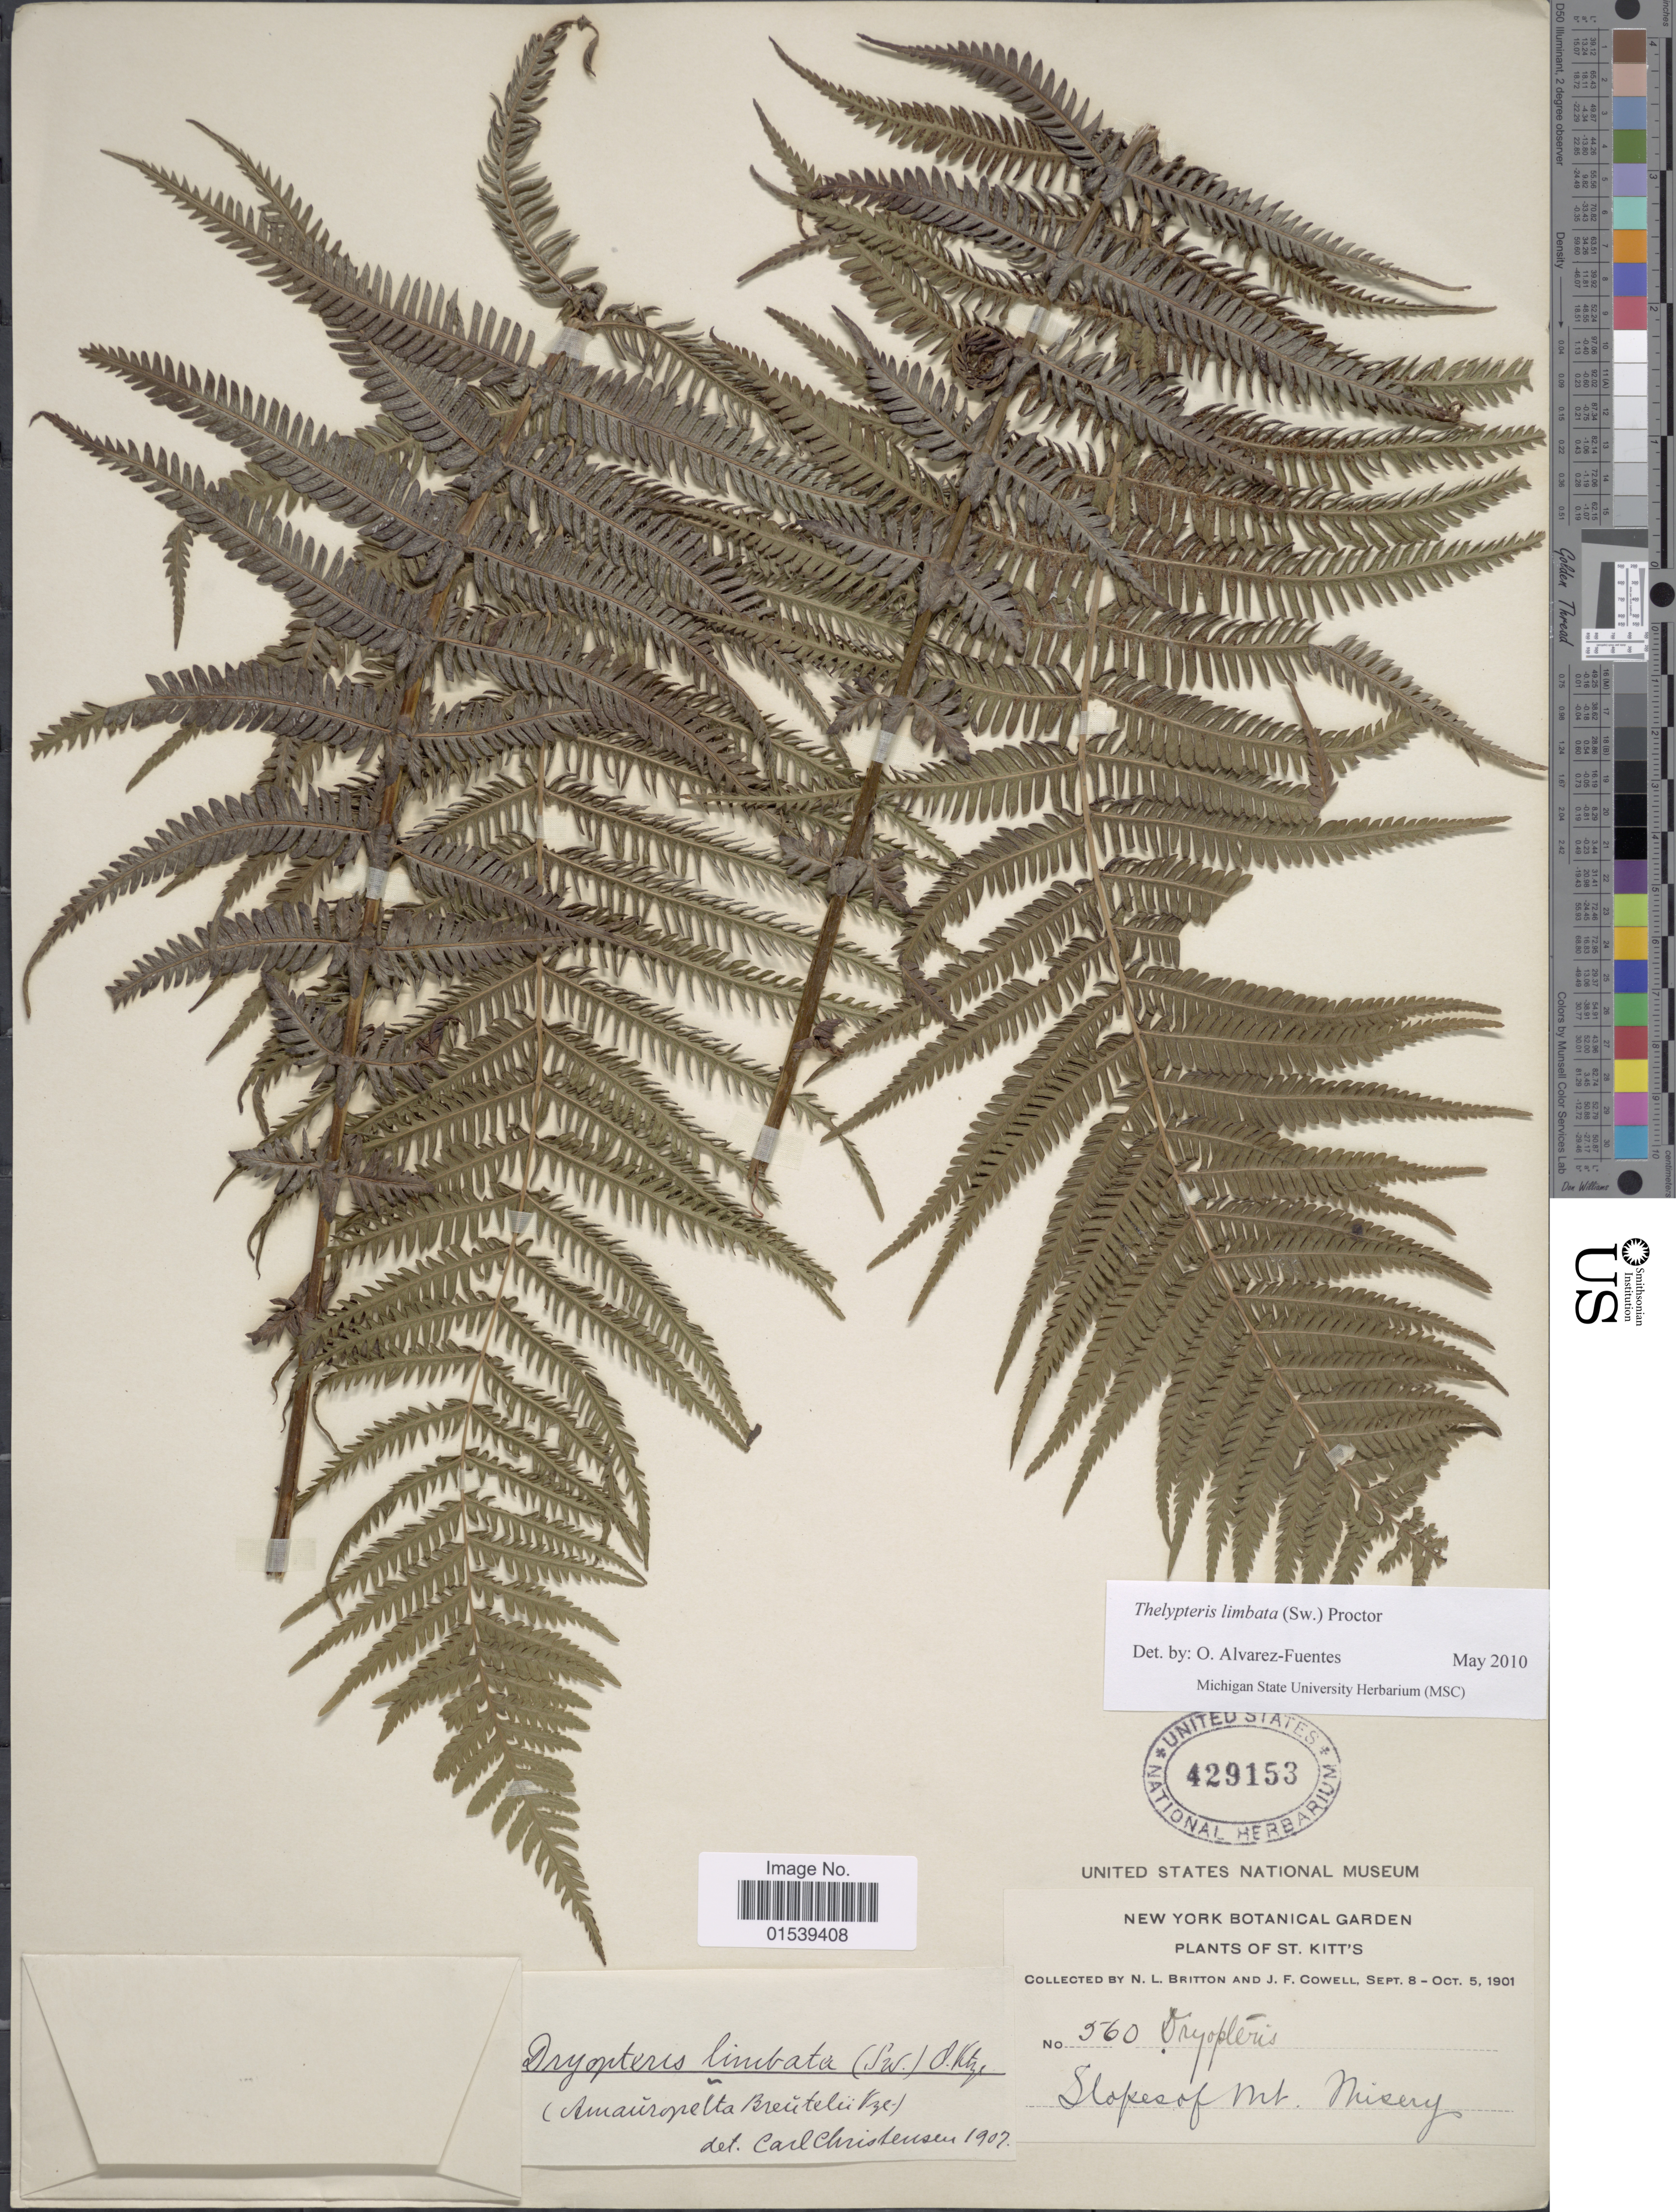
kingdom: Plantae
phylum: Tracheophyta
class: Polypodiopsida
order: Polypodiales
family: Thelypteridaceae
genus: Amauropelta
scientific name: Amauropelta limbata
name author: (Sw.) Pic. Serm.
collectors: N. Britton & J. F. Cowell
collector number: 560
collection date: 1901-09-08/1901-10-05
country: St. Christopher-Nevis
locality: St. Kitts, slopes of Mt. Misery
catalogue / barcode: US 429153